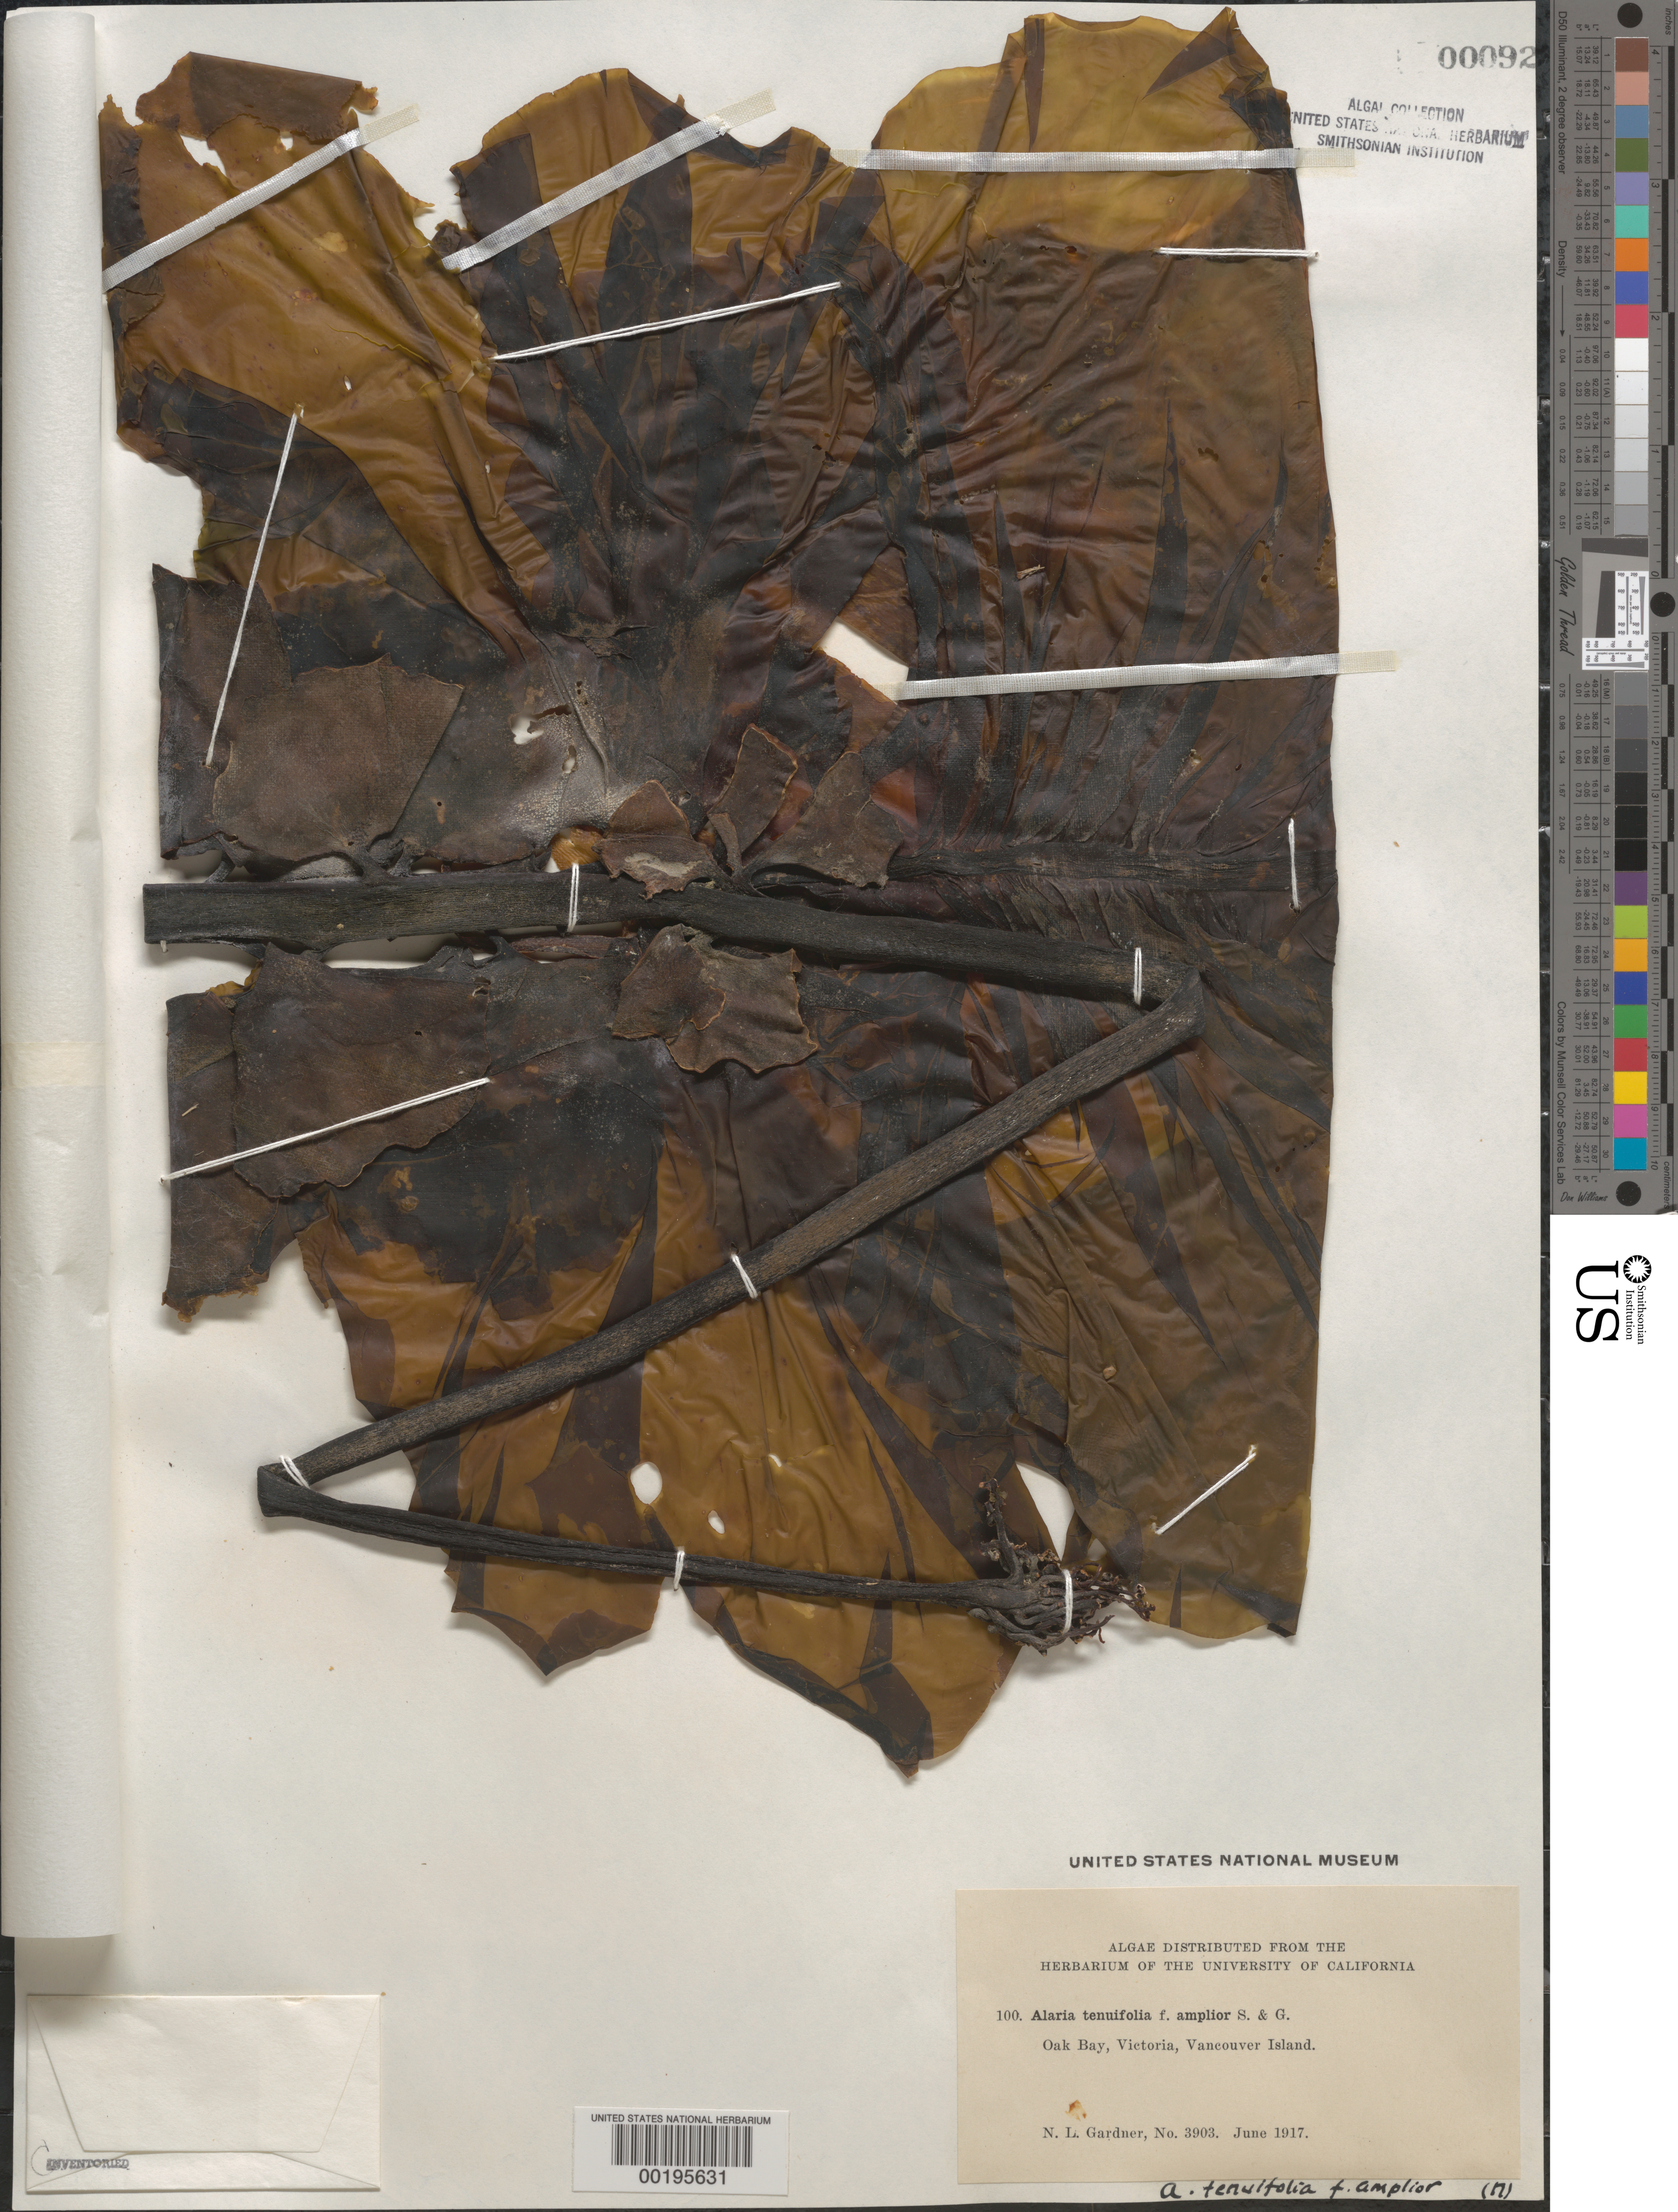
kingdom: Chromista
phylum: Ochrophyta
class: Phaeophyceae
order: Laminariales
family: Alariaceae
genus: Alaria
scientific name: Alaria marginata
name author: Postels & Rupr.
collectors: N. Gardner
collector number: NLG 3903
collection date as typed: Jun 1917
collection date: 1917-06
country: Canada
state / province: British Columbia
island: Vancouver Island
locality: Oak Bay, Victoria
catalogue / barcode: US 92